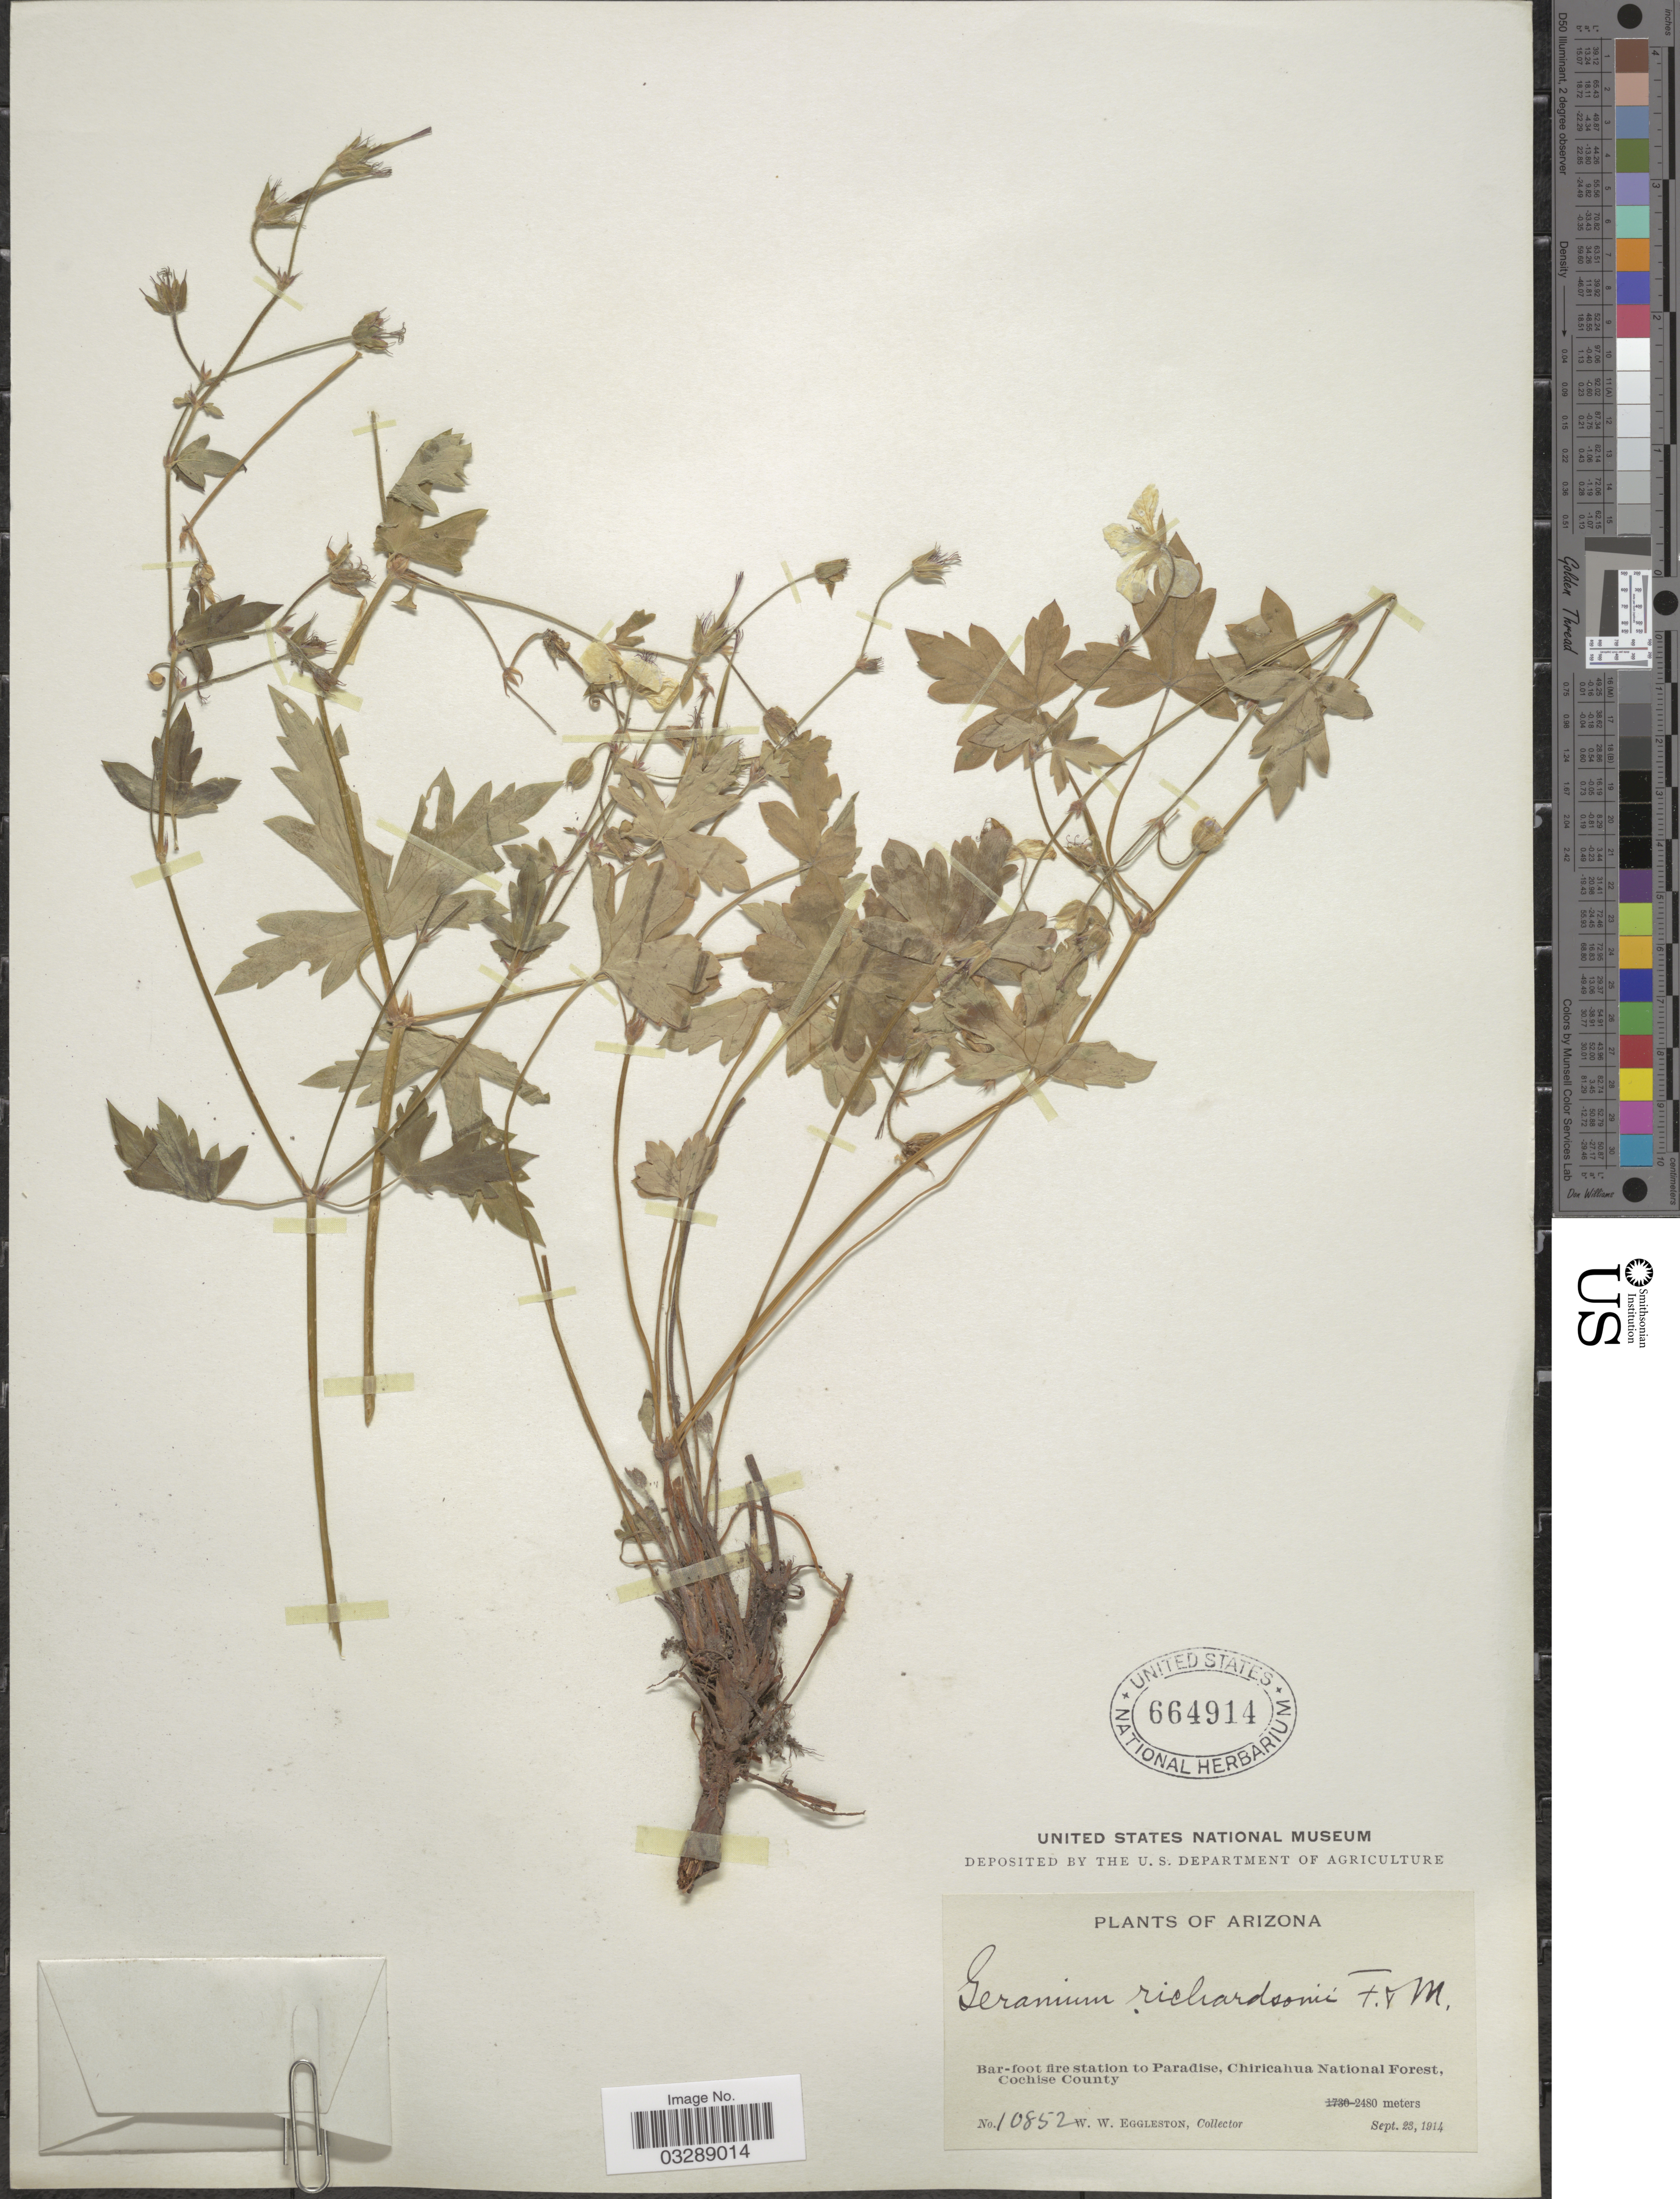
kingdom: Plantae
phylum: Tracheophyta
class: Magnoliopsida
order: Geraniales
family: Geraniaceae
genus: Geranium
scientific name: Geranium richardsonii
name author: Fisch. & Trautv.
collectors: W. W. Eggleston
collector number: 10852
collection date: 1914-09-23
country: United States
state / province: Arizona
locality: Bar-foot fire station to Paradise, Chiricahua National Forest, Cochise County.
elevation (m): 2480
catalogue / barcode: US 664914